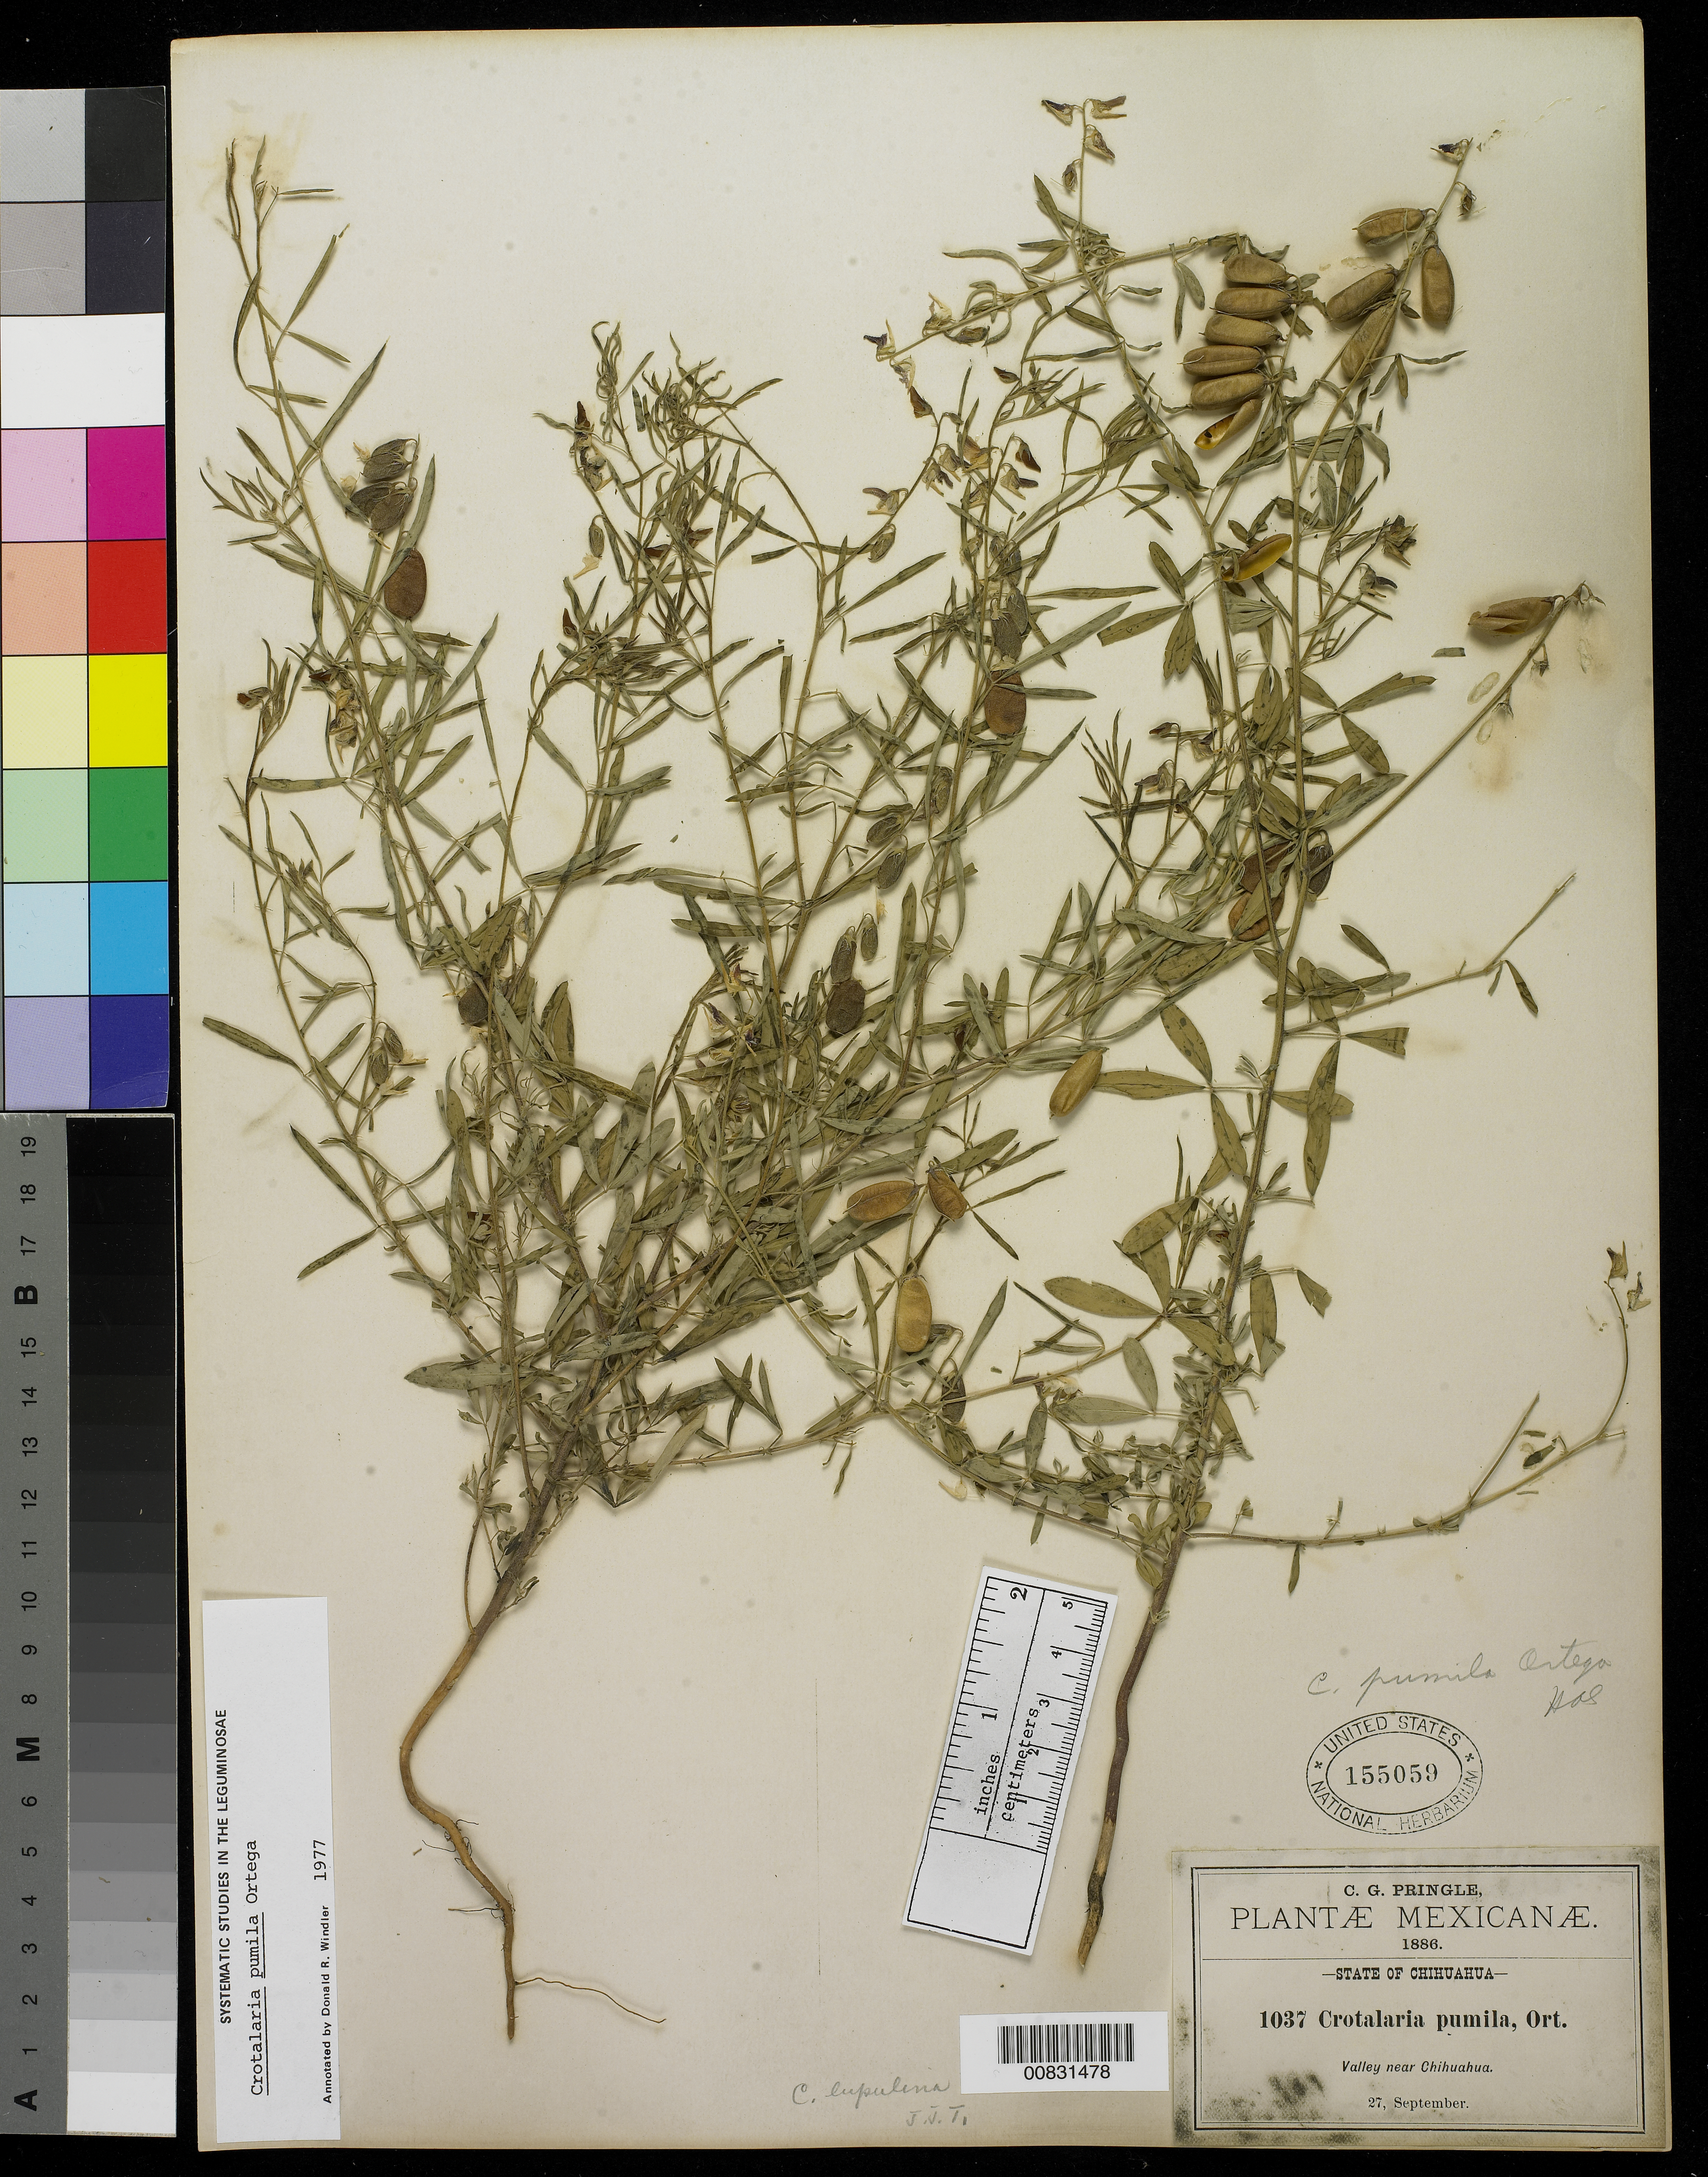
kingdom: Plantae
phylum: Tracheophyta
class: Magnoliopsida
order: Fabales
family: Fabaceae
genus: Crotalaria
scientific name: Crotalaria pumila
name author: Ortega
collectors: C. G. Pringle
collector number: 1037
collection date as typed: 27 Sep 1886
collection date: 1886-09-27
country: Mexico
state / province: Chihuahua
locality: Valley near Chihuahua.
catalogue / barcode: US 155059